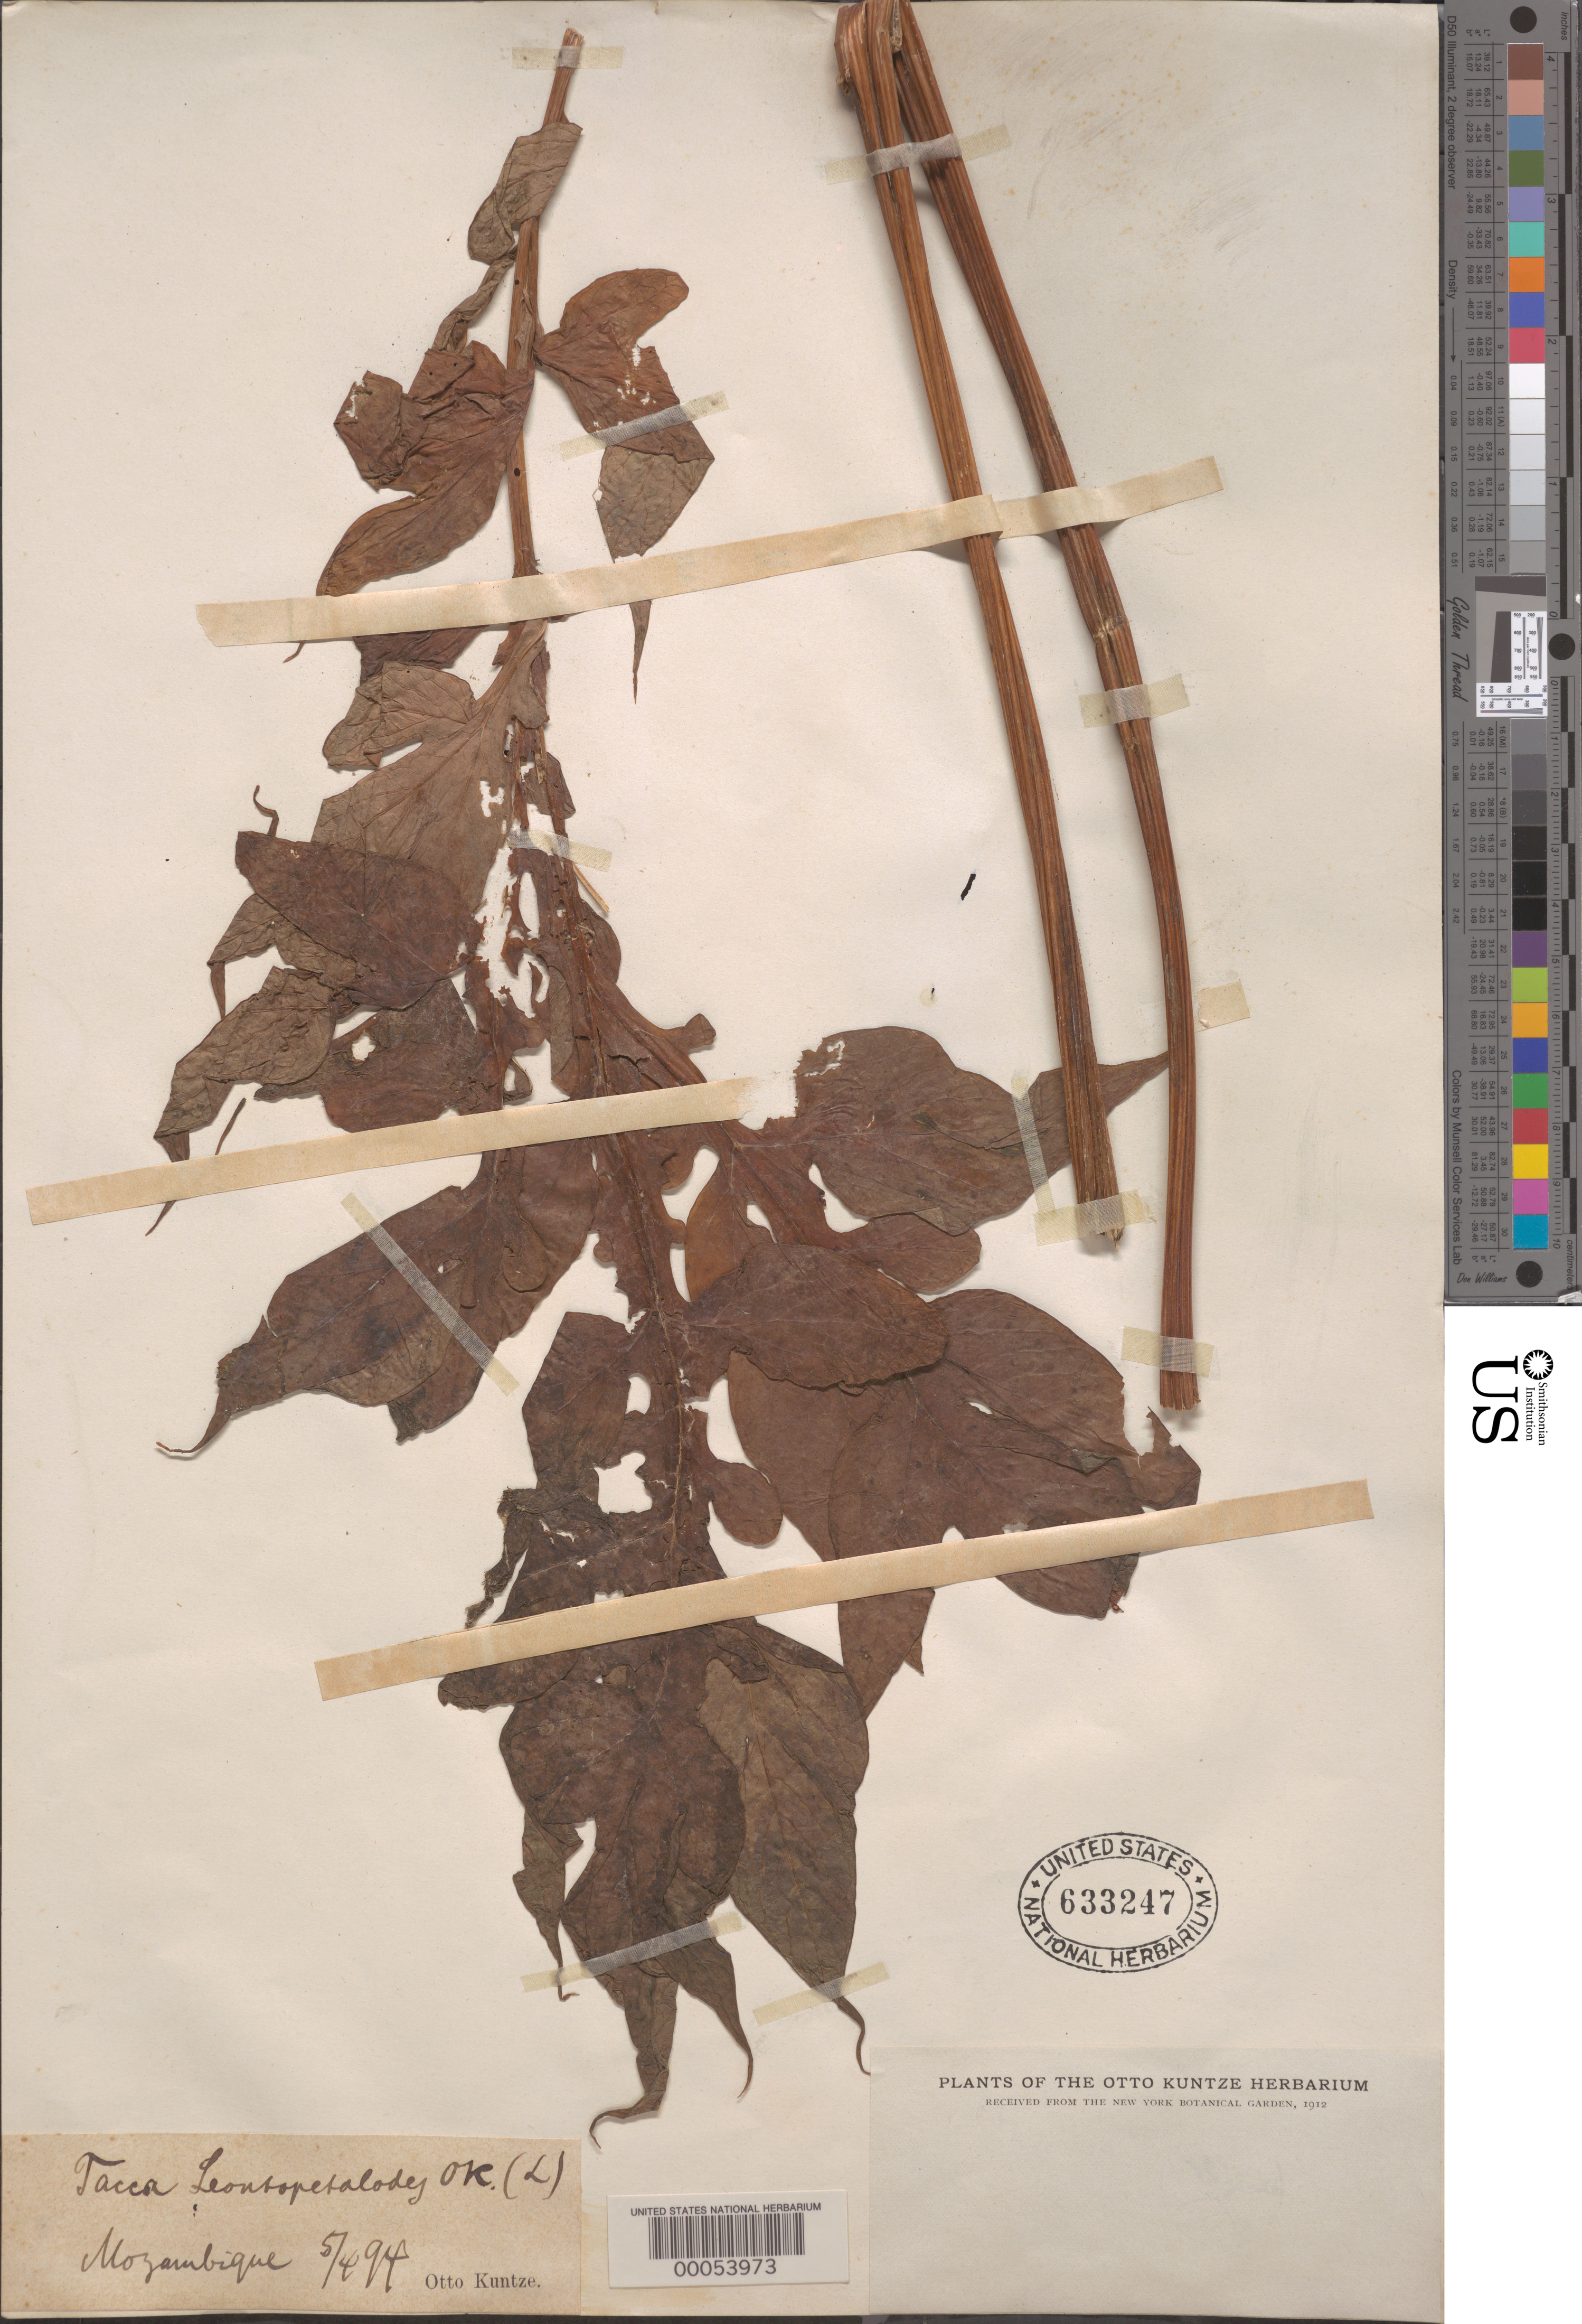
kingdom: Plantae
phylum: Tracheophyta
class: Liliopsida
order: Dioscoreales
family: Dioscoreaceae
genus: Tacca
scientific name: Tacca leontopetaloides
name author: (L.) Kuntze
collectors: C.E.O. Kuntze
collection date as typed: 05 Apr 1894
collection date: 1894-04-05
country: Mozambique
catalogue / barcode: US 633247